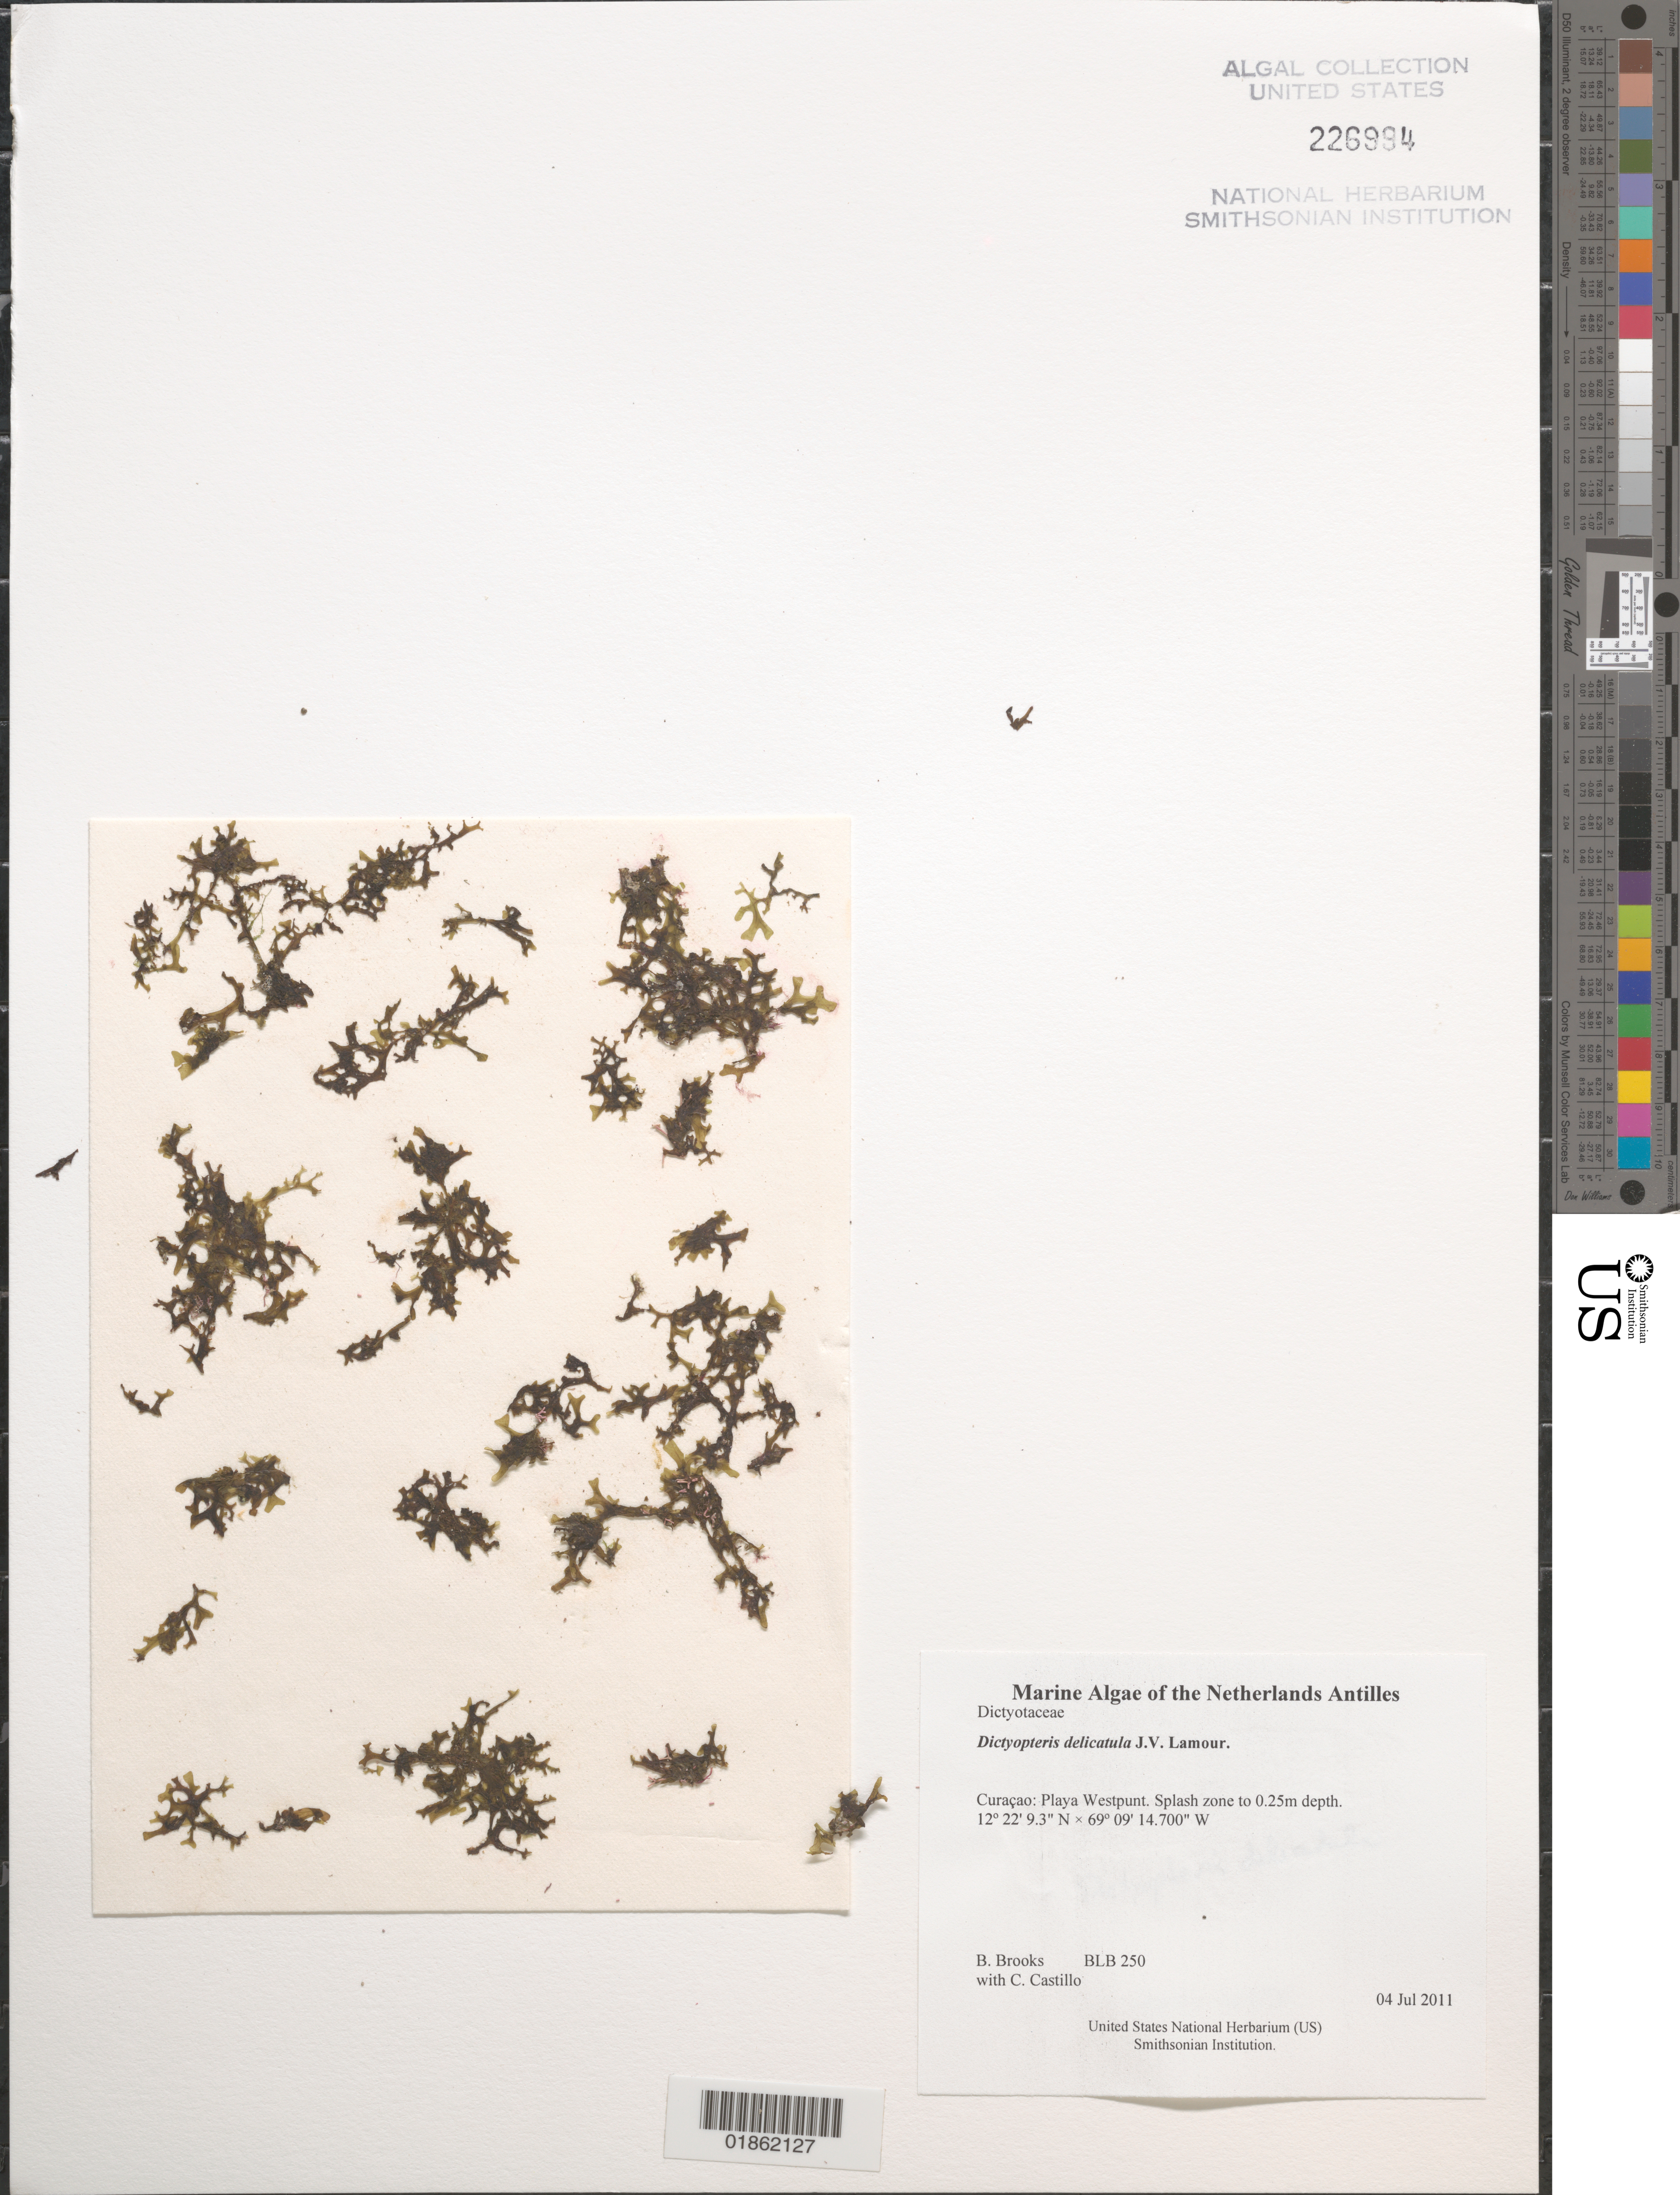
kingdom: Chromista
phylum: Ochrophyta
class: Phaeophyceae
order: Dictyotales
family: Dictyotaceae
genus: Dictyopteris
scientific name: Dictyopteris delicatula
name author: J.V.Lamouroux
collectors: B. Brooks & C. Castillo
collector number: BLB 250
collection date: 2011-07-04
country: Curaçao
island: Curaçao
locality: Playa Westpunt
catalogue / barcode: US 226994